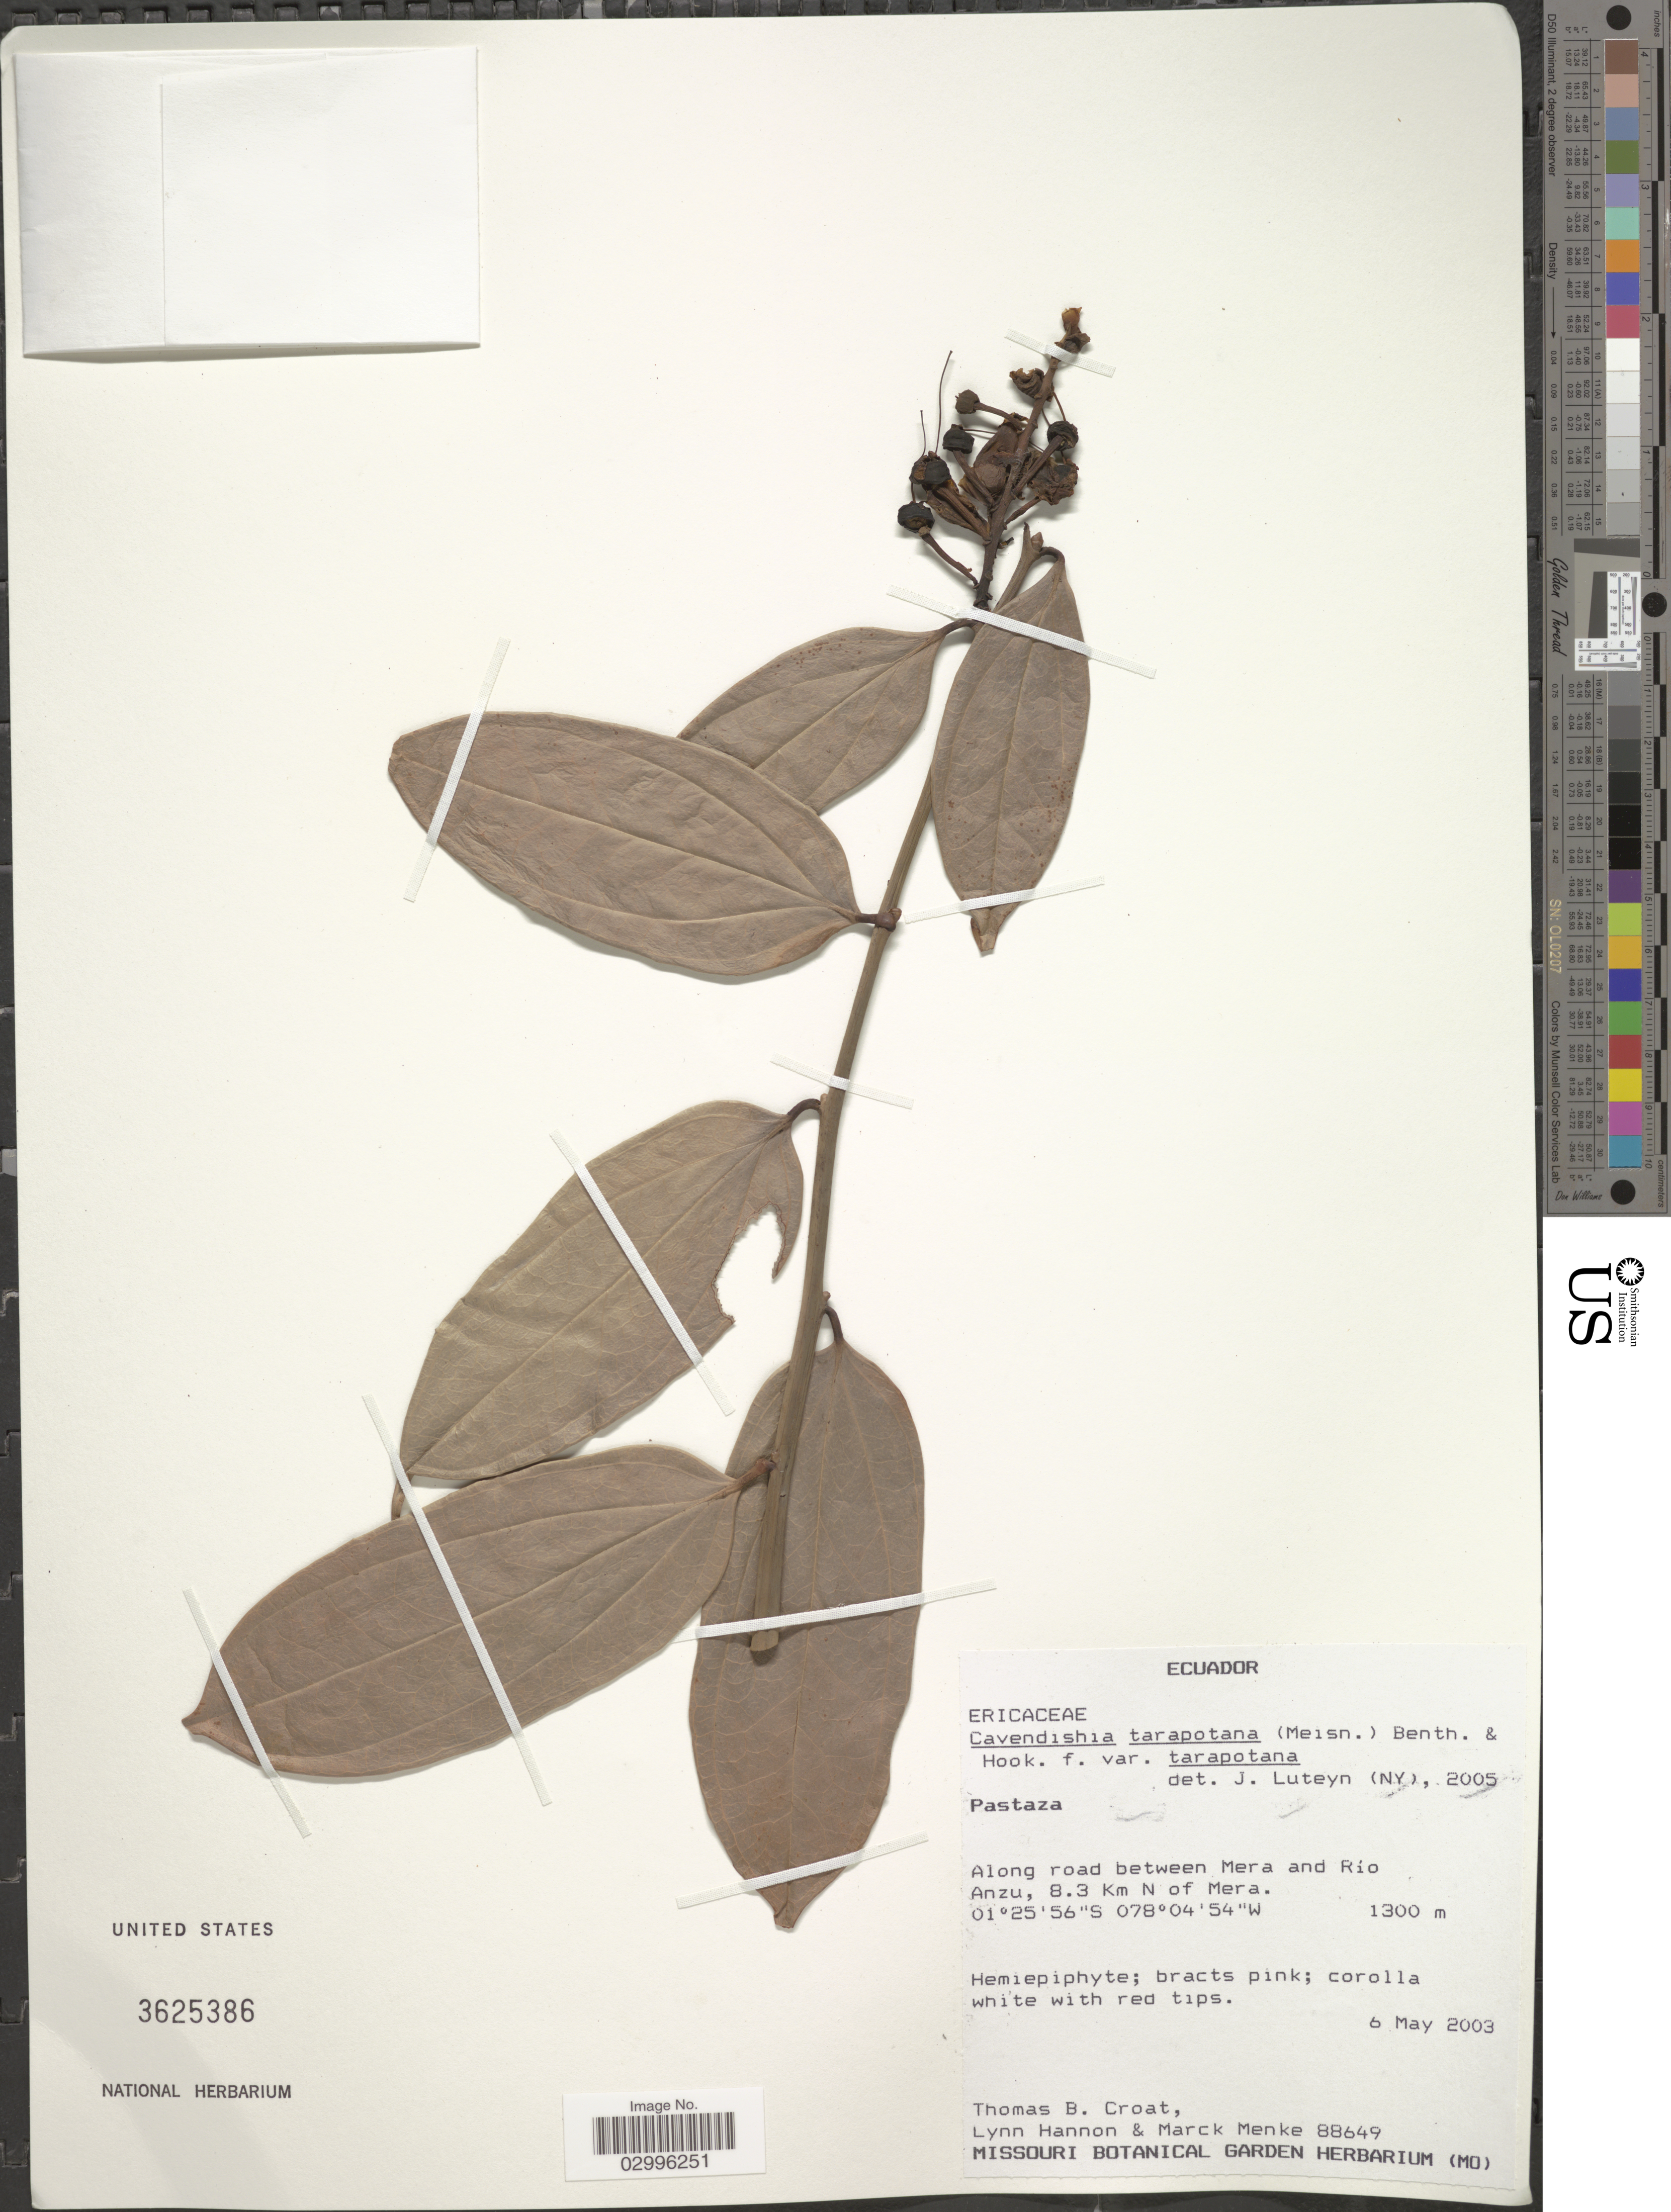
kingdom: Plantae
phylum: Tracheophyta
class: Magnoliopsida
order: Ericales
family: Ericaceae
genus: Cavendishia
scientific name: Cavendishia tarapotana var. tarapotana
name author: (Meisn.) Benth. & Hook.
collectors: T. B. Croat, L. Hannon & M. Menke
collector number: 88649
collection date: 2003-05-06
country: Ecuador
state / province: Pastaza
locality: Along road between Mera and Río Anzu, 8.3 Km N of Mera.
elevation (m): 1300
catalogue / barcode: US 3625386